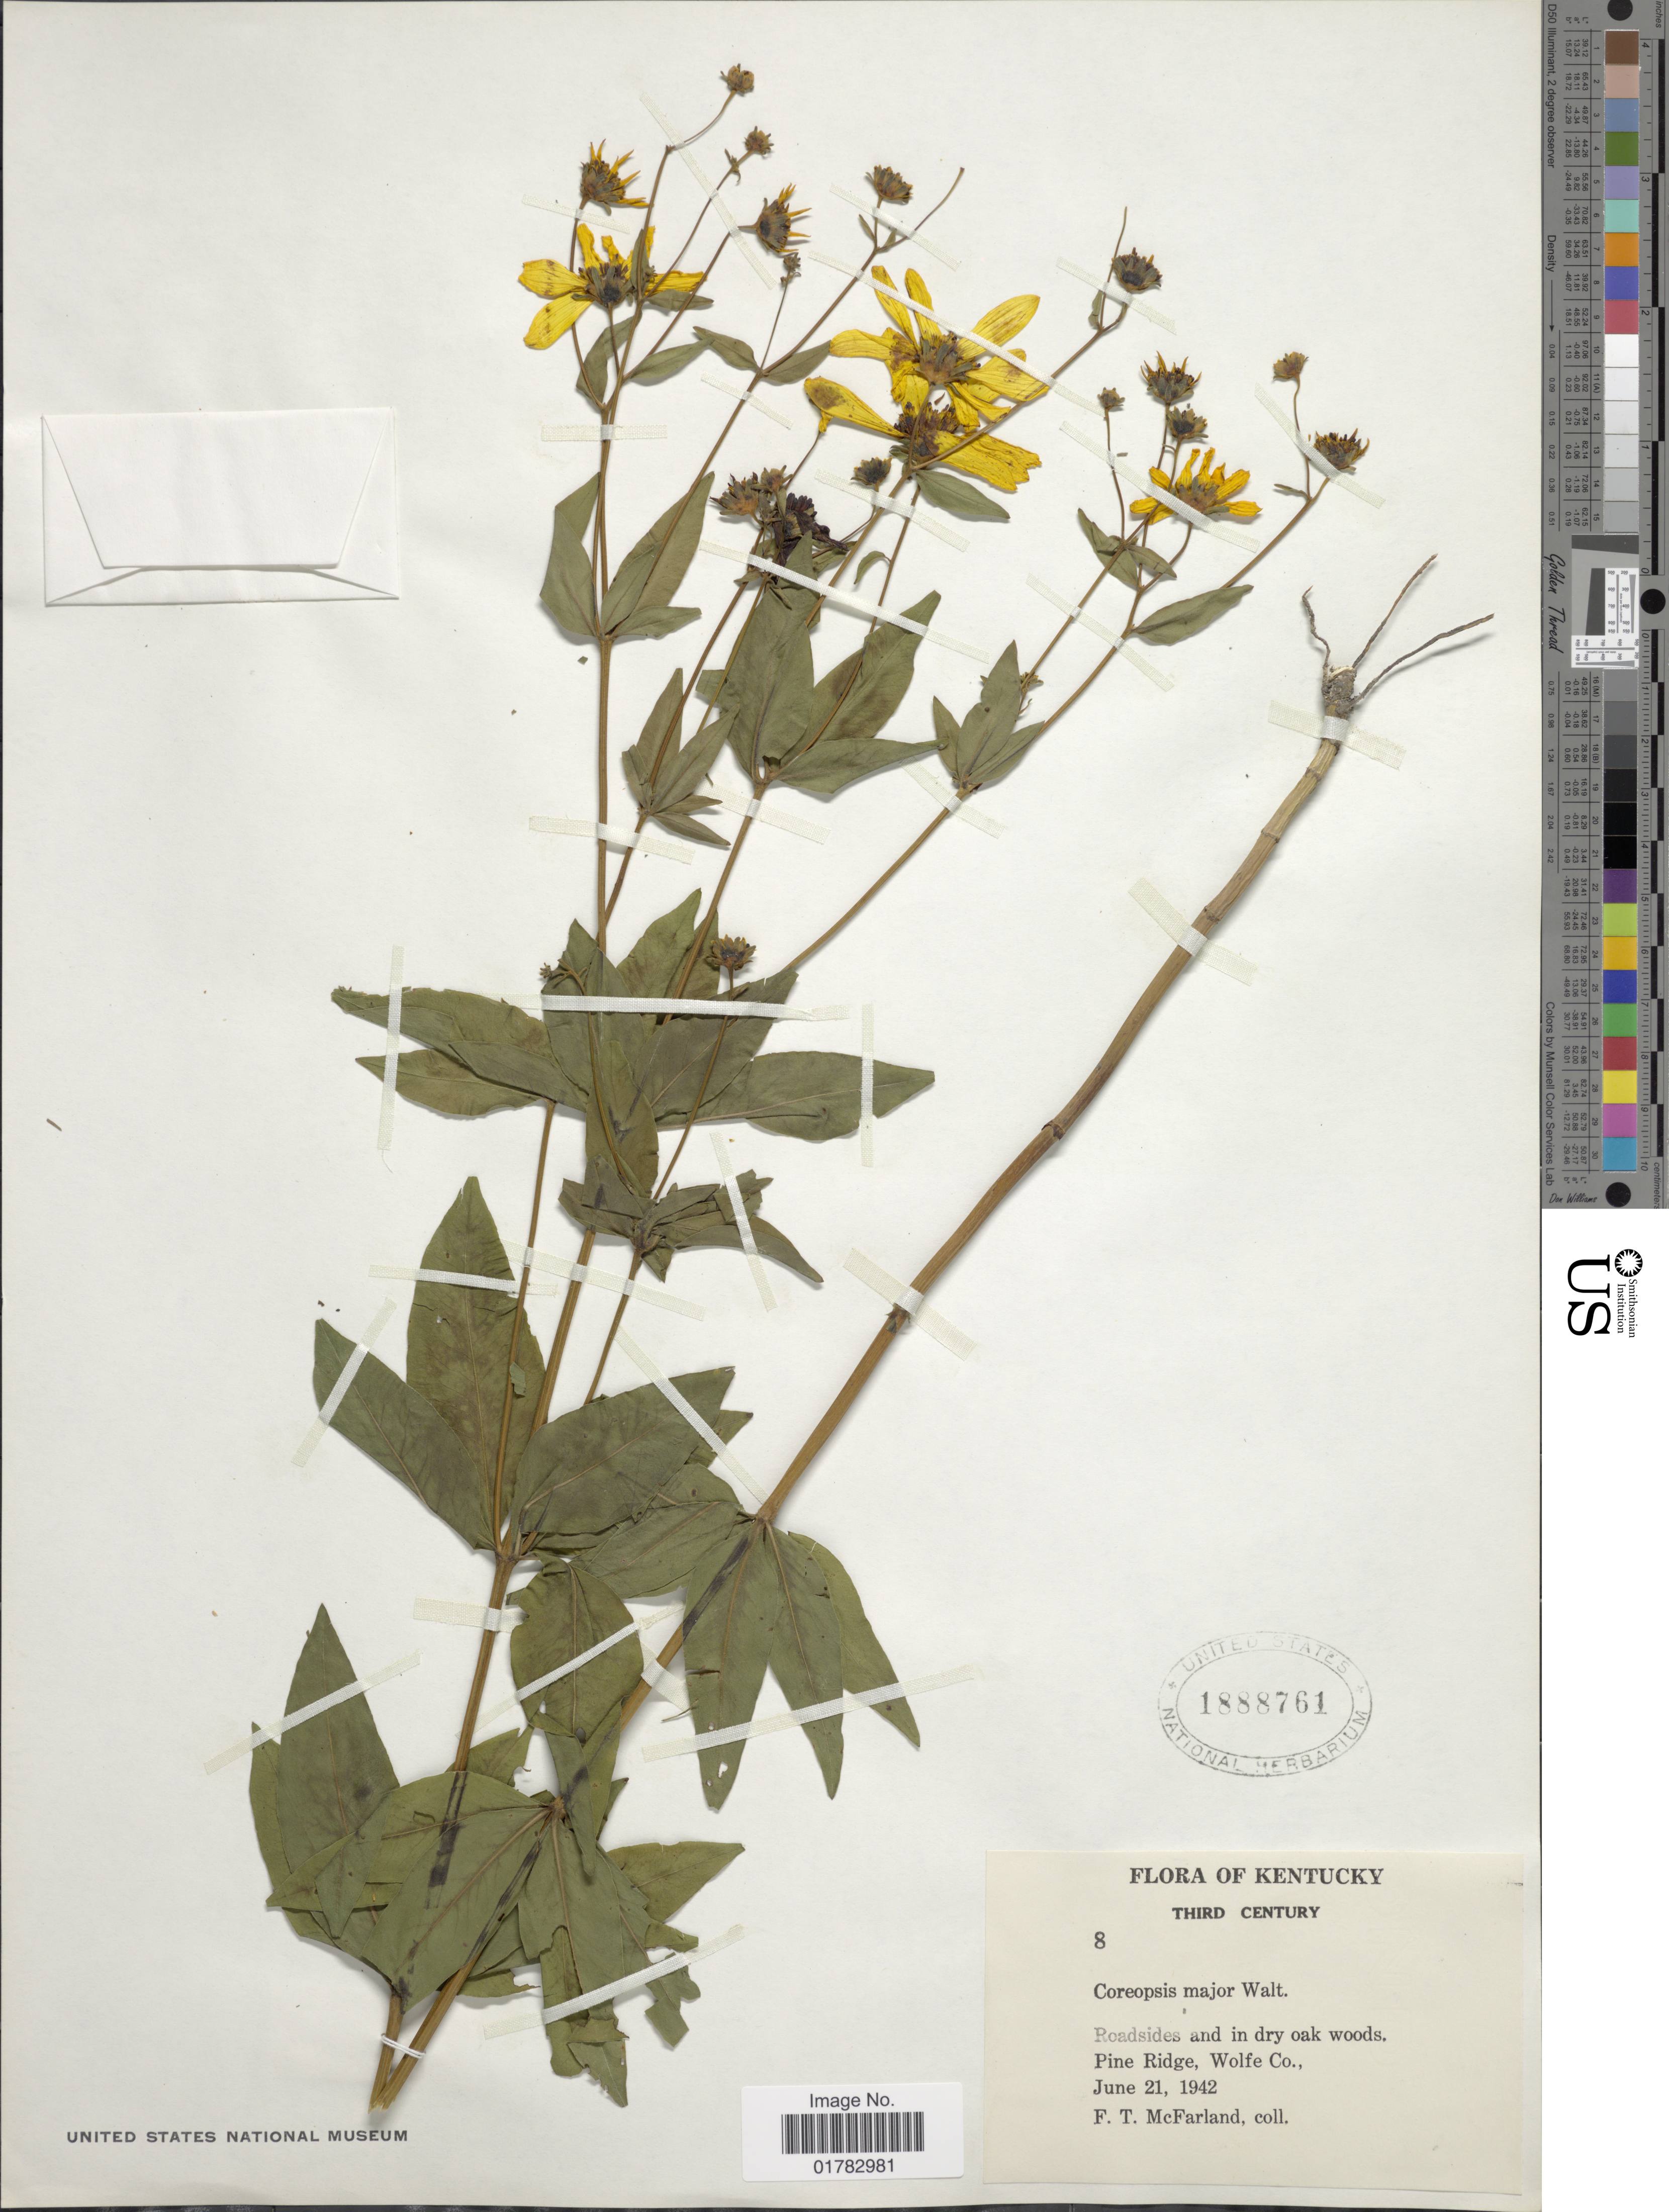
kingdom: Plantae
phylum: Tracheophyta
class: Magnoliopsida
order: Asterales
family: Asteraceae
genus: Coreopsis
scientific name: Coreopsis major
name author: Walter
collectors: F. McFarland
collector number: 8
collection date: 1942-06-21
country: United States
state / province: Kentucky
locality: Third Century, roadsides and in dry oak woods, Pine Ridge, Wolfe Co.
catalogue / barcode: US 1888761